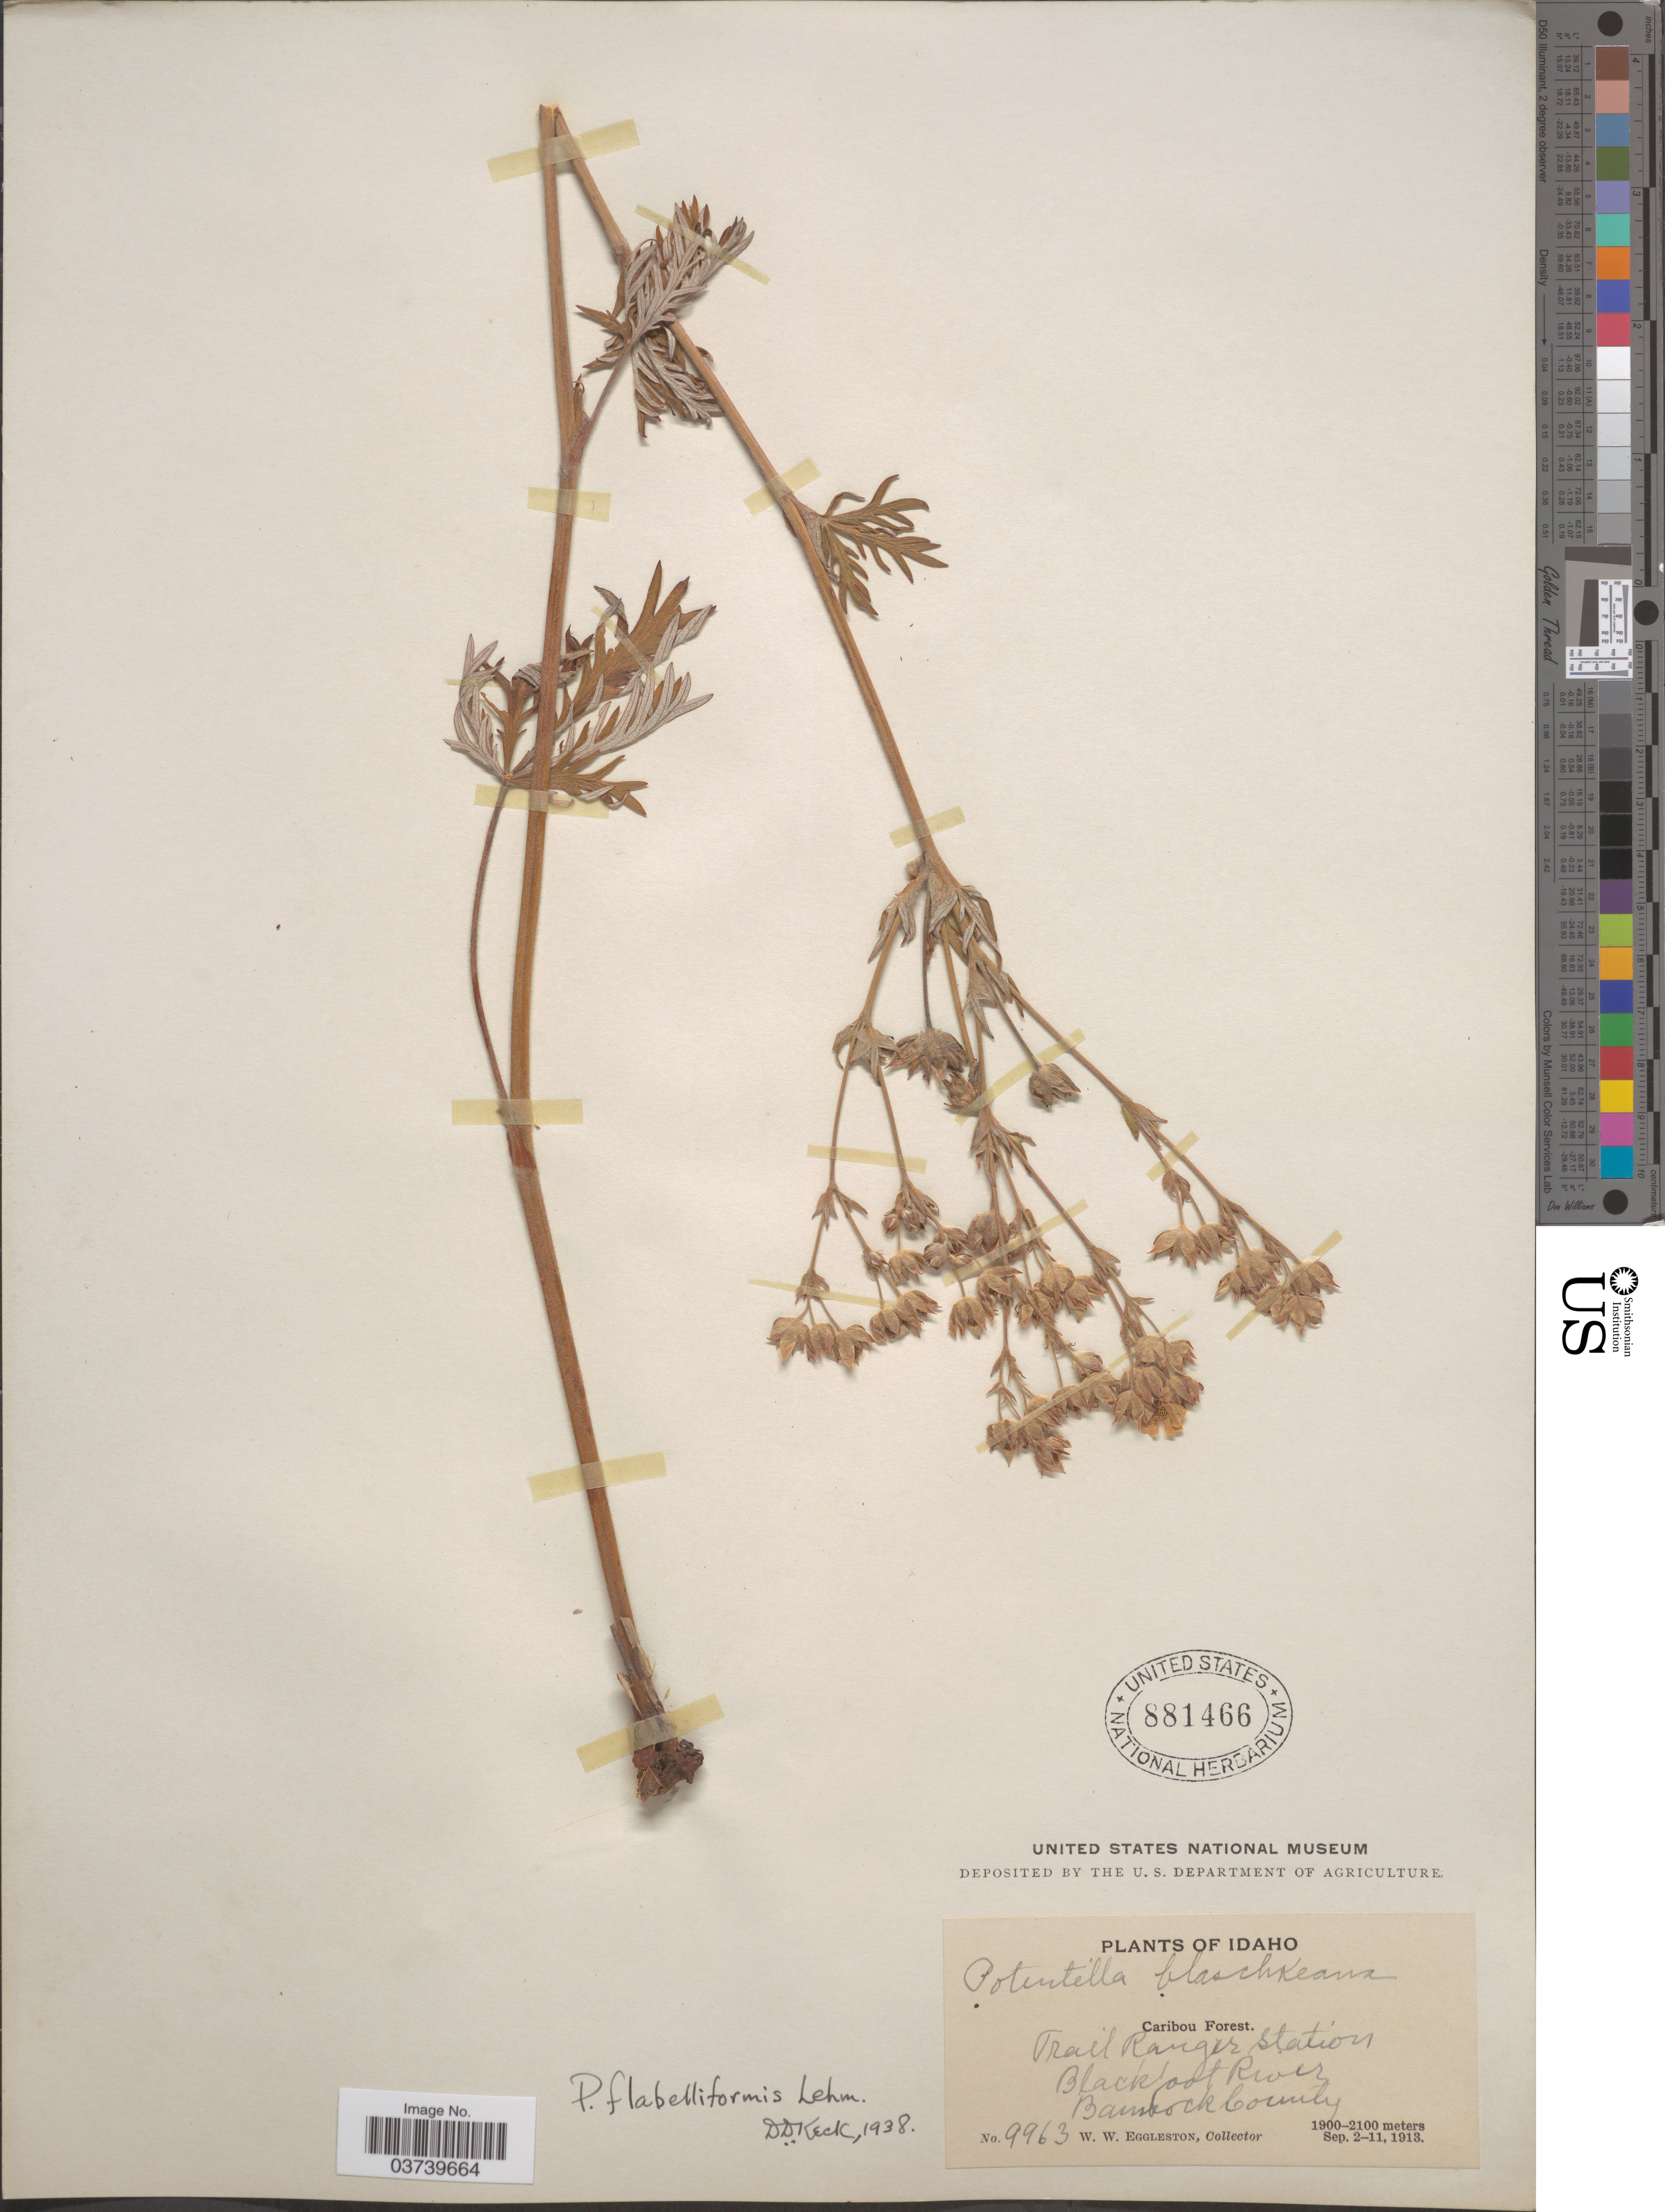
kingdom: Plantae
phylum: Tracheophyta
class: Magnoliopsida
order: Rosales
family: Rosaceae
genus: Potentilla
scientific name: Potentilla gracilis var. flabelliformis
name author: (Lehm.) Nutt.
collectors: W. W. Eggleston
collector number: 9963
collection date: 1913-09-02/1913-09-11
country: United States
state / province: Idaho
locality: Caribou Forest. Trail Ranger Station. Black foot River. Bannock County.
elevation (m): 1900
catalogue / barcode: US 881466